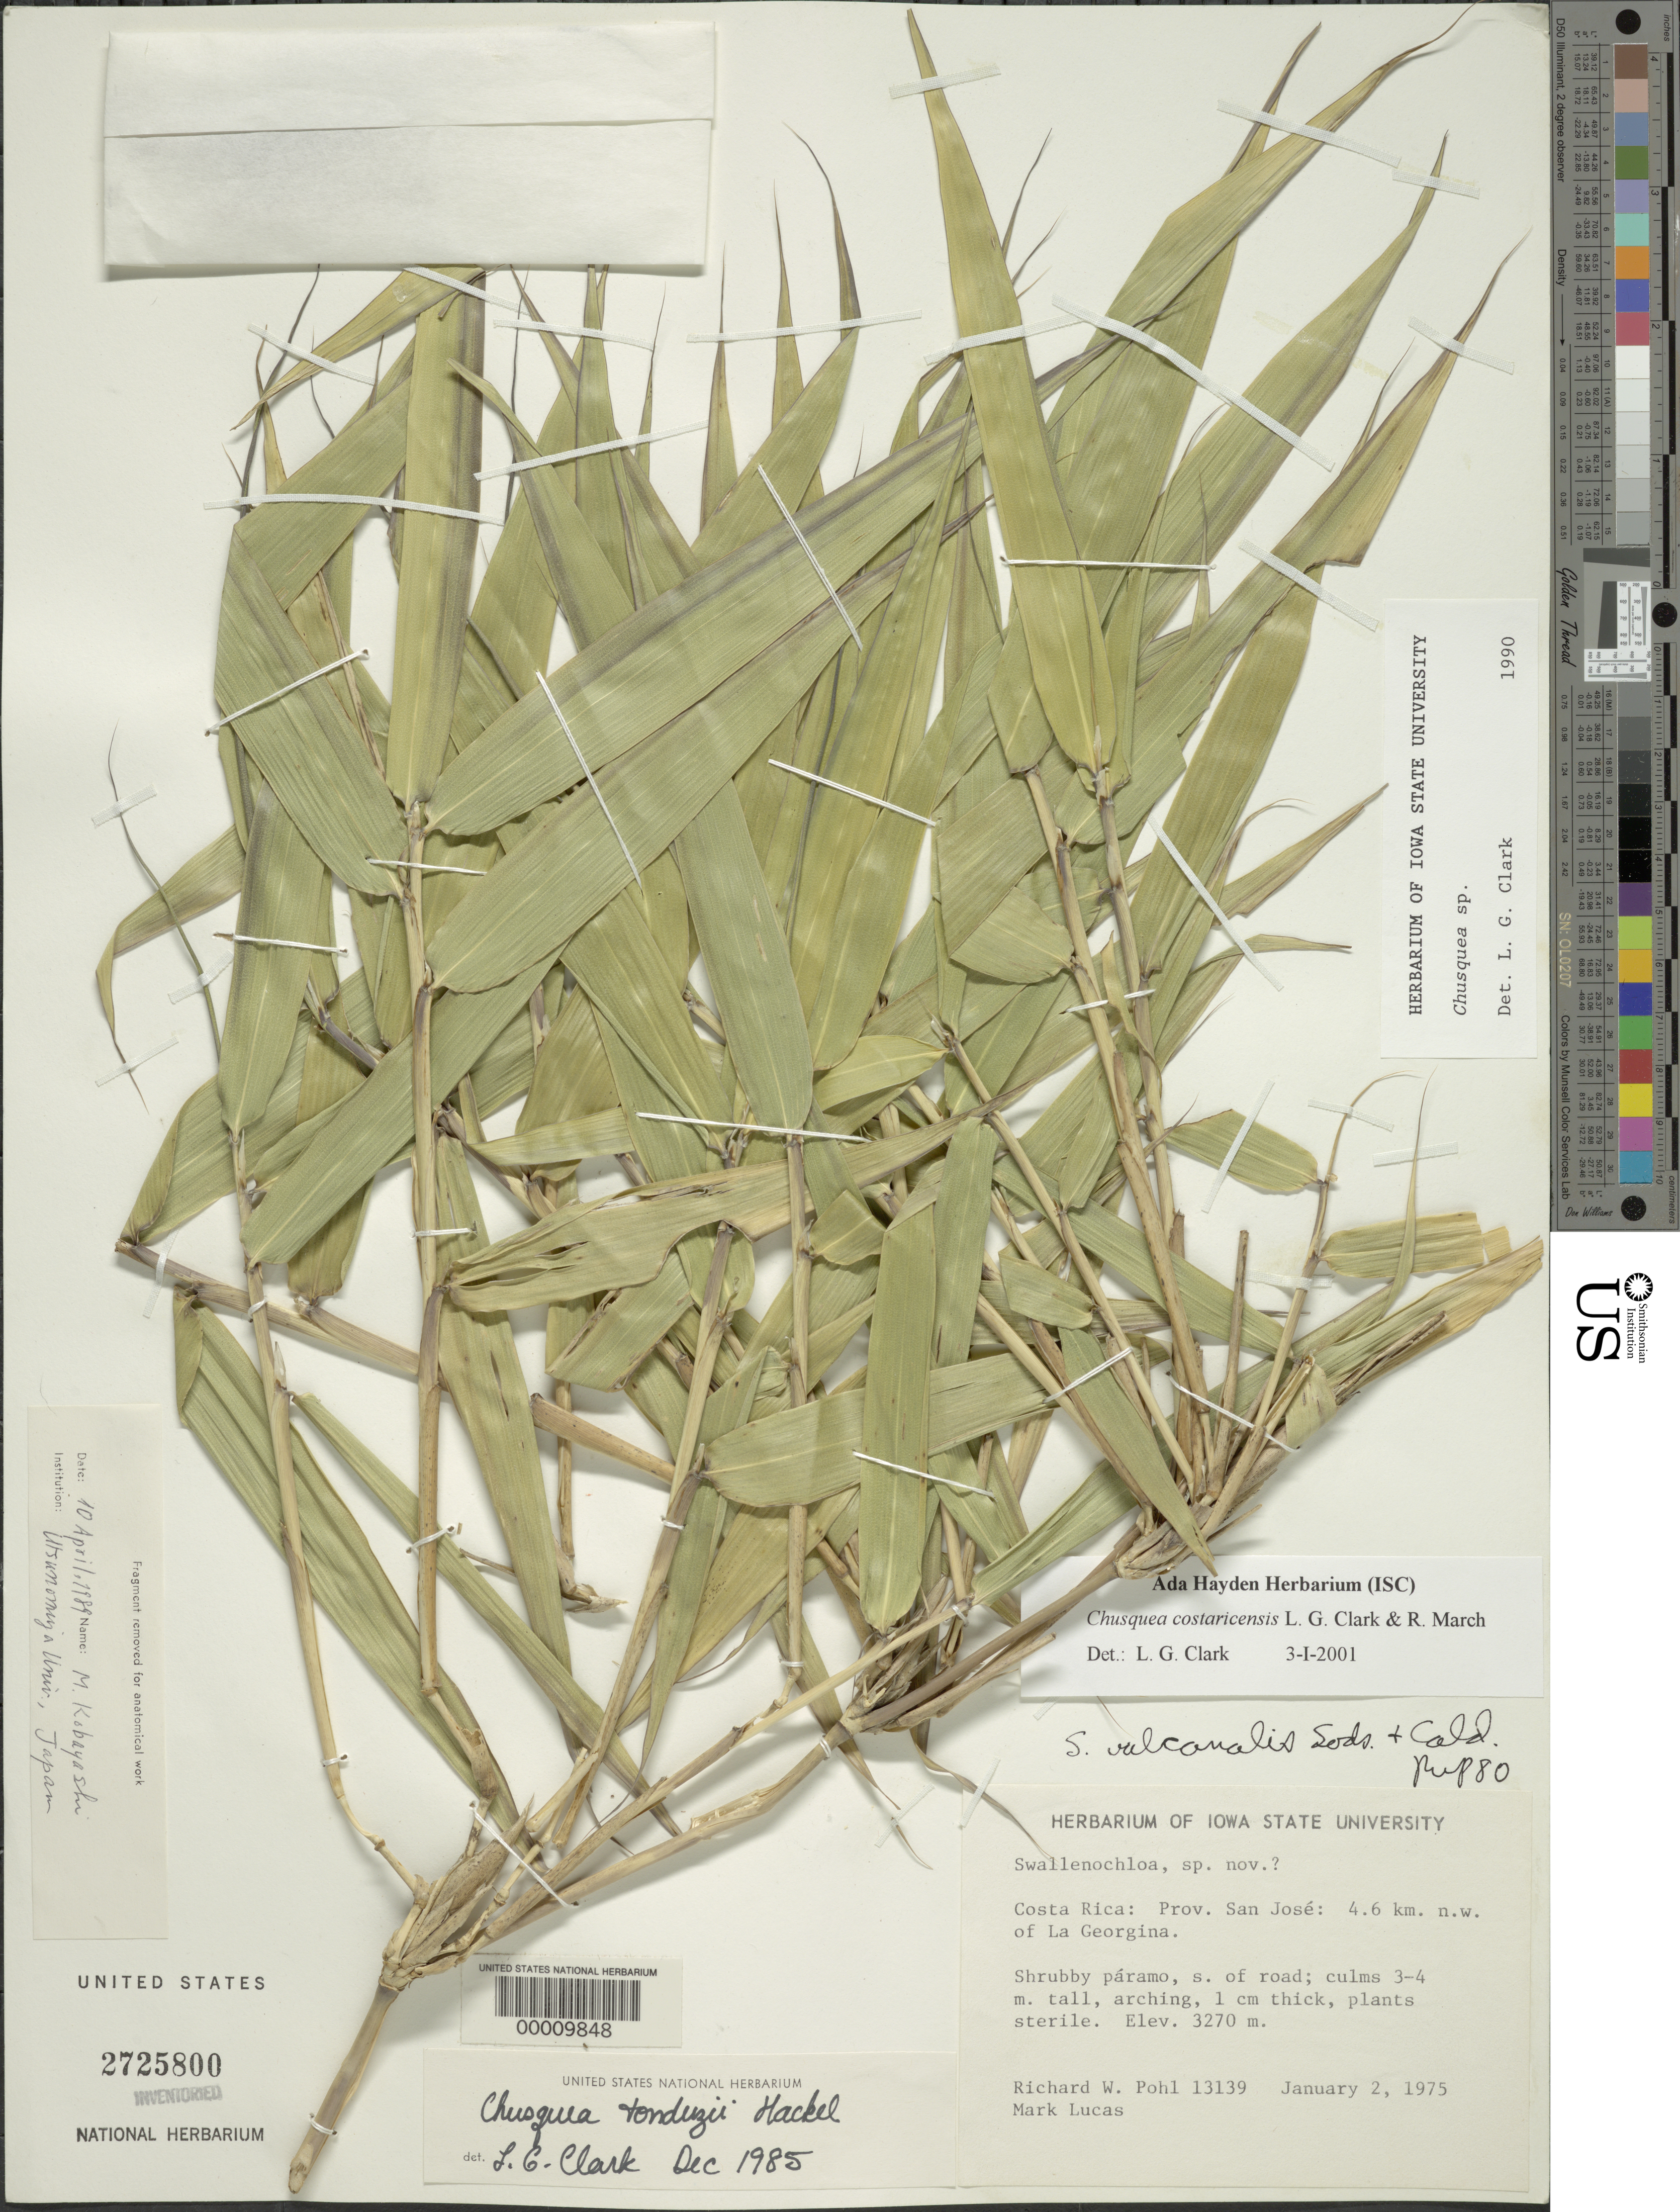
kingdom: Plantae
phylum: Tracheophyta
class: Liliopsida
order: Poales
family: Poaceae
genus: Chusquea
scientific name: Chusquea costaricensis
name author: L.G. Clark & March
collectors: R. W. Pohl & M. Lucas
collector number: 13139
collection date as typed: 02 Jan 1975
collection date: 1975-01-02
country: Costa Rica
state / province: San José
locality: La Georgina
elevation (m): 3270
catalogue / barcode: US 2725800